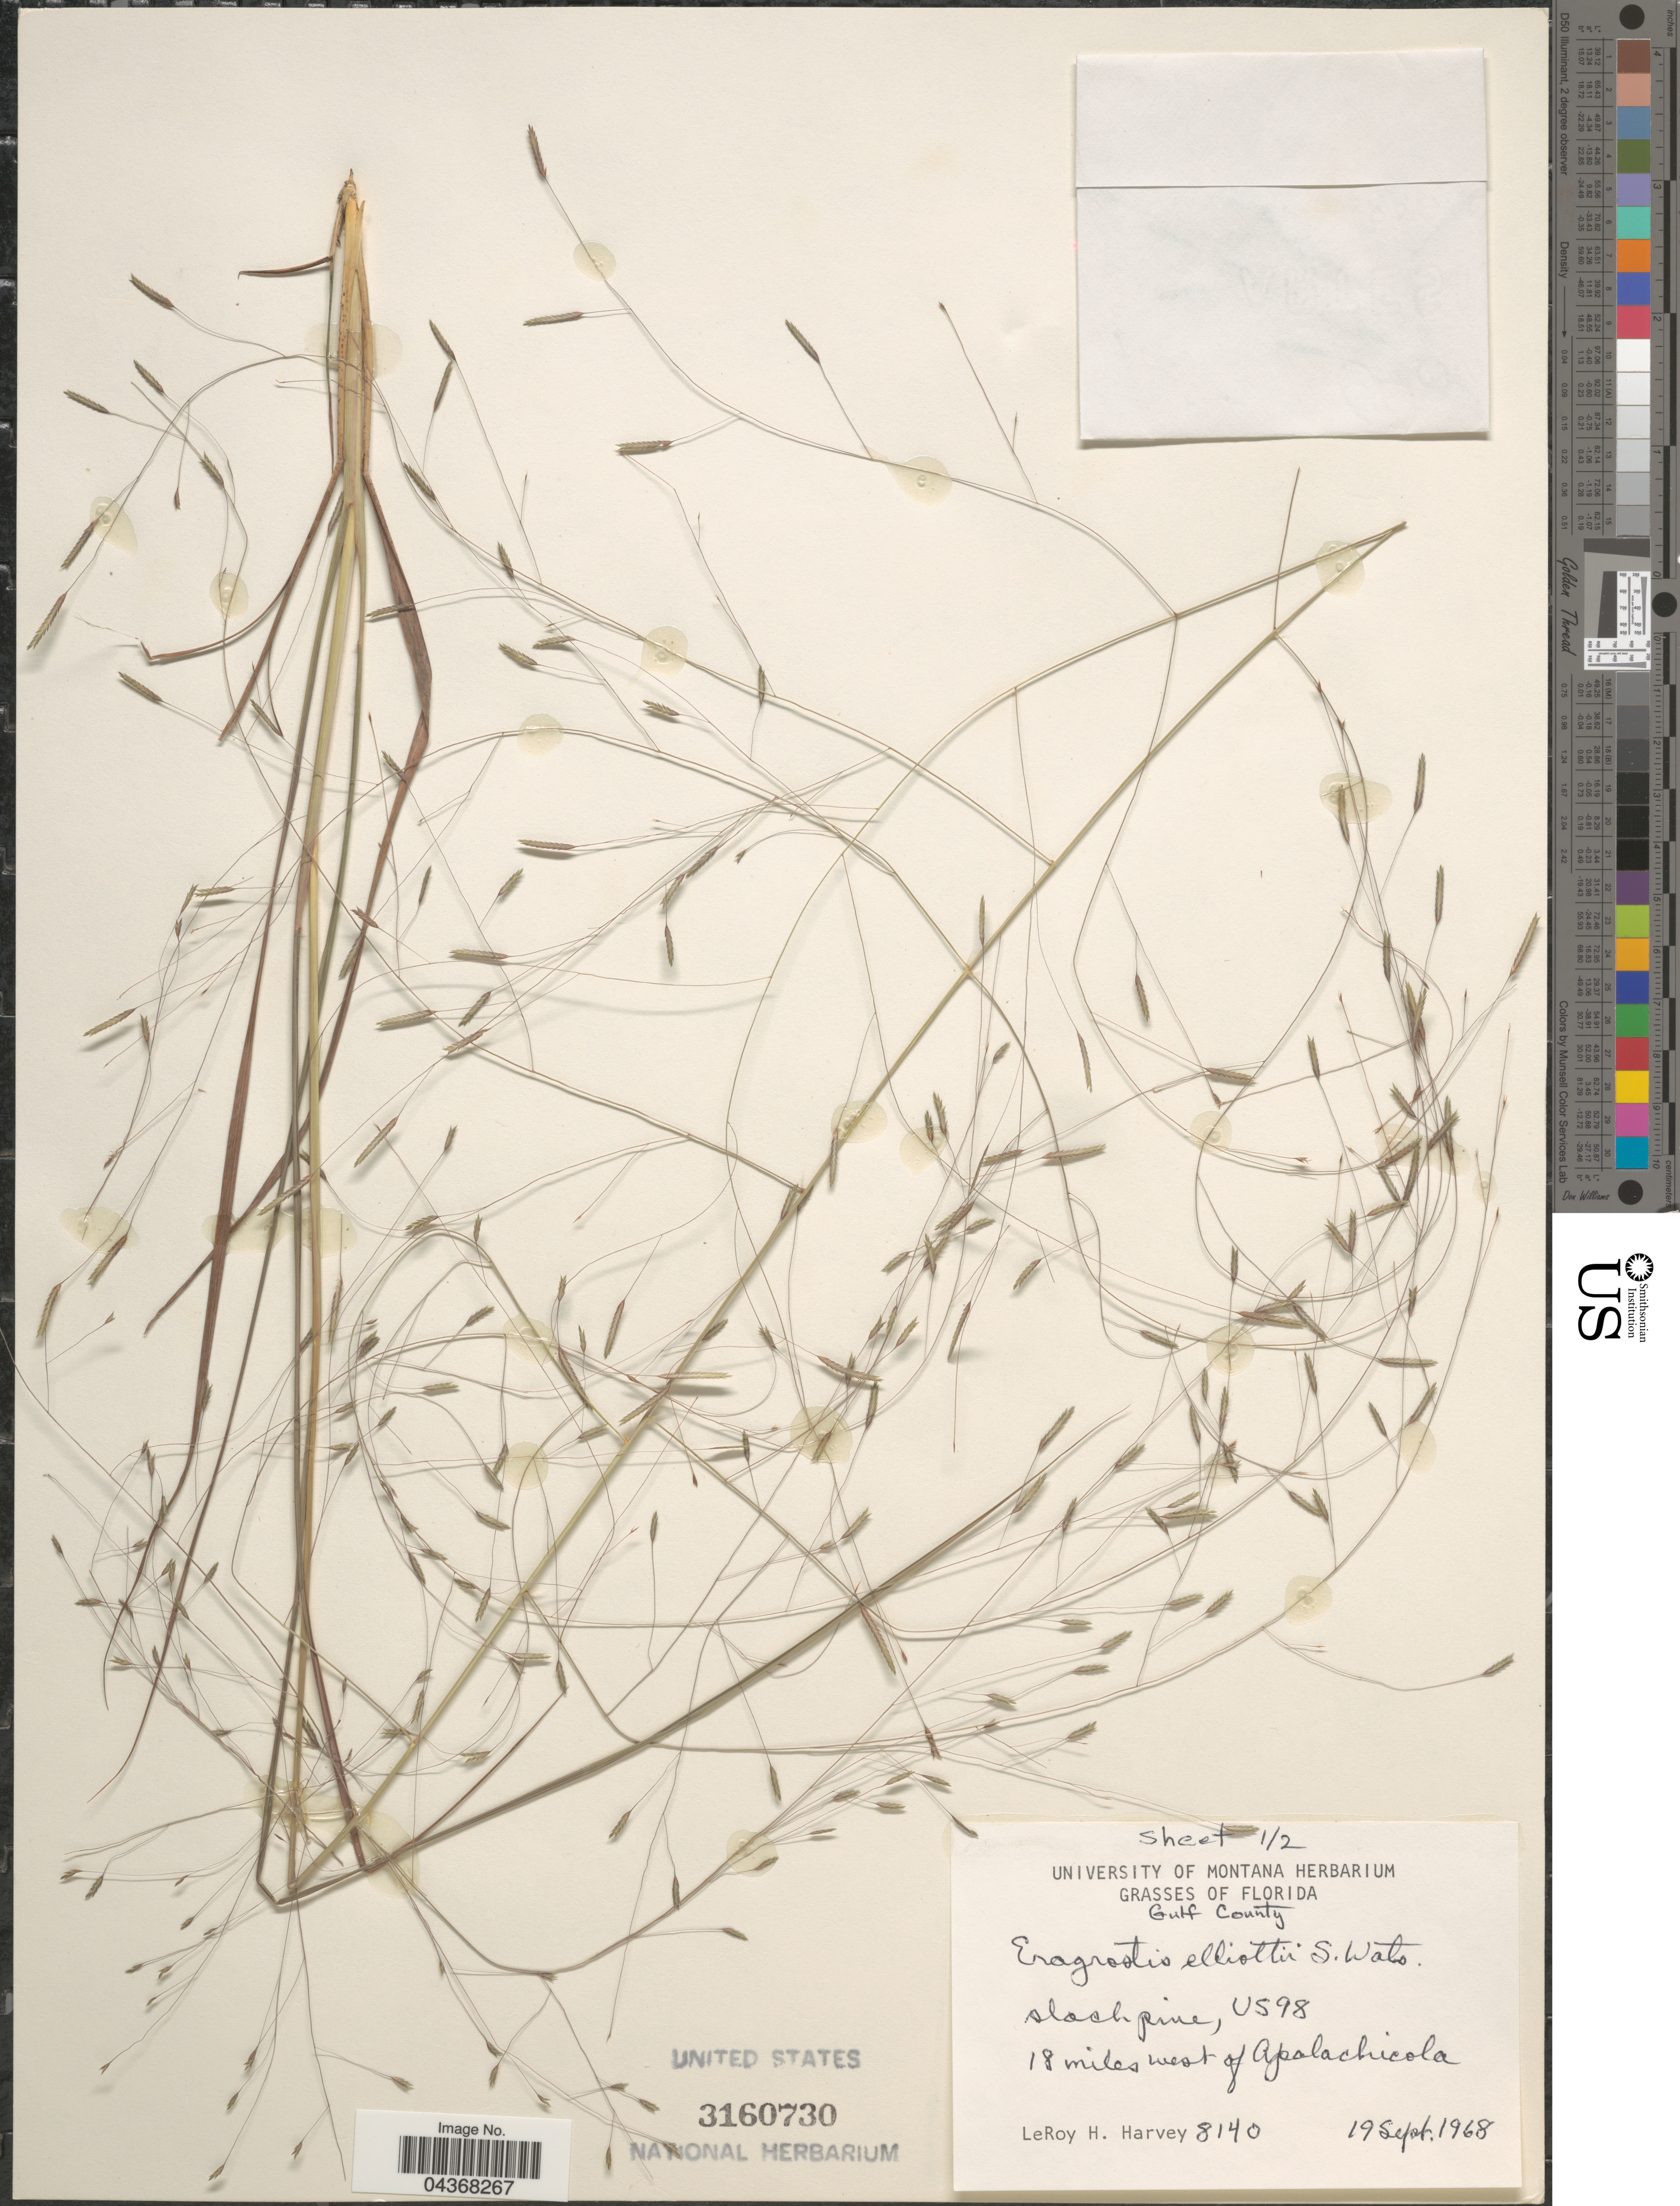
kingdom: Plantae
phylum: Tracheophyta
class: Liliopsida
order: Poales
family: Poaceae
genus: Eragrostis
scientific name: Eragrostis elliottii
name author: S. Watson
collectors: L. H. Harvey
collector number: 8140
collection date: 1968-09-19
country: United States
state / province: Florida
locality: Gulf County. Slach pine, US 98. 18 miles west of Apalachicola.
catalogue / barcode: US 3160730